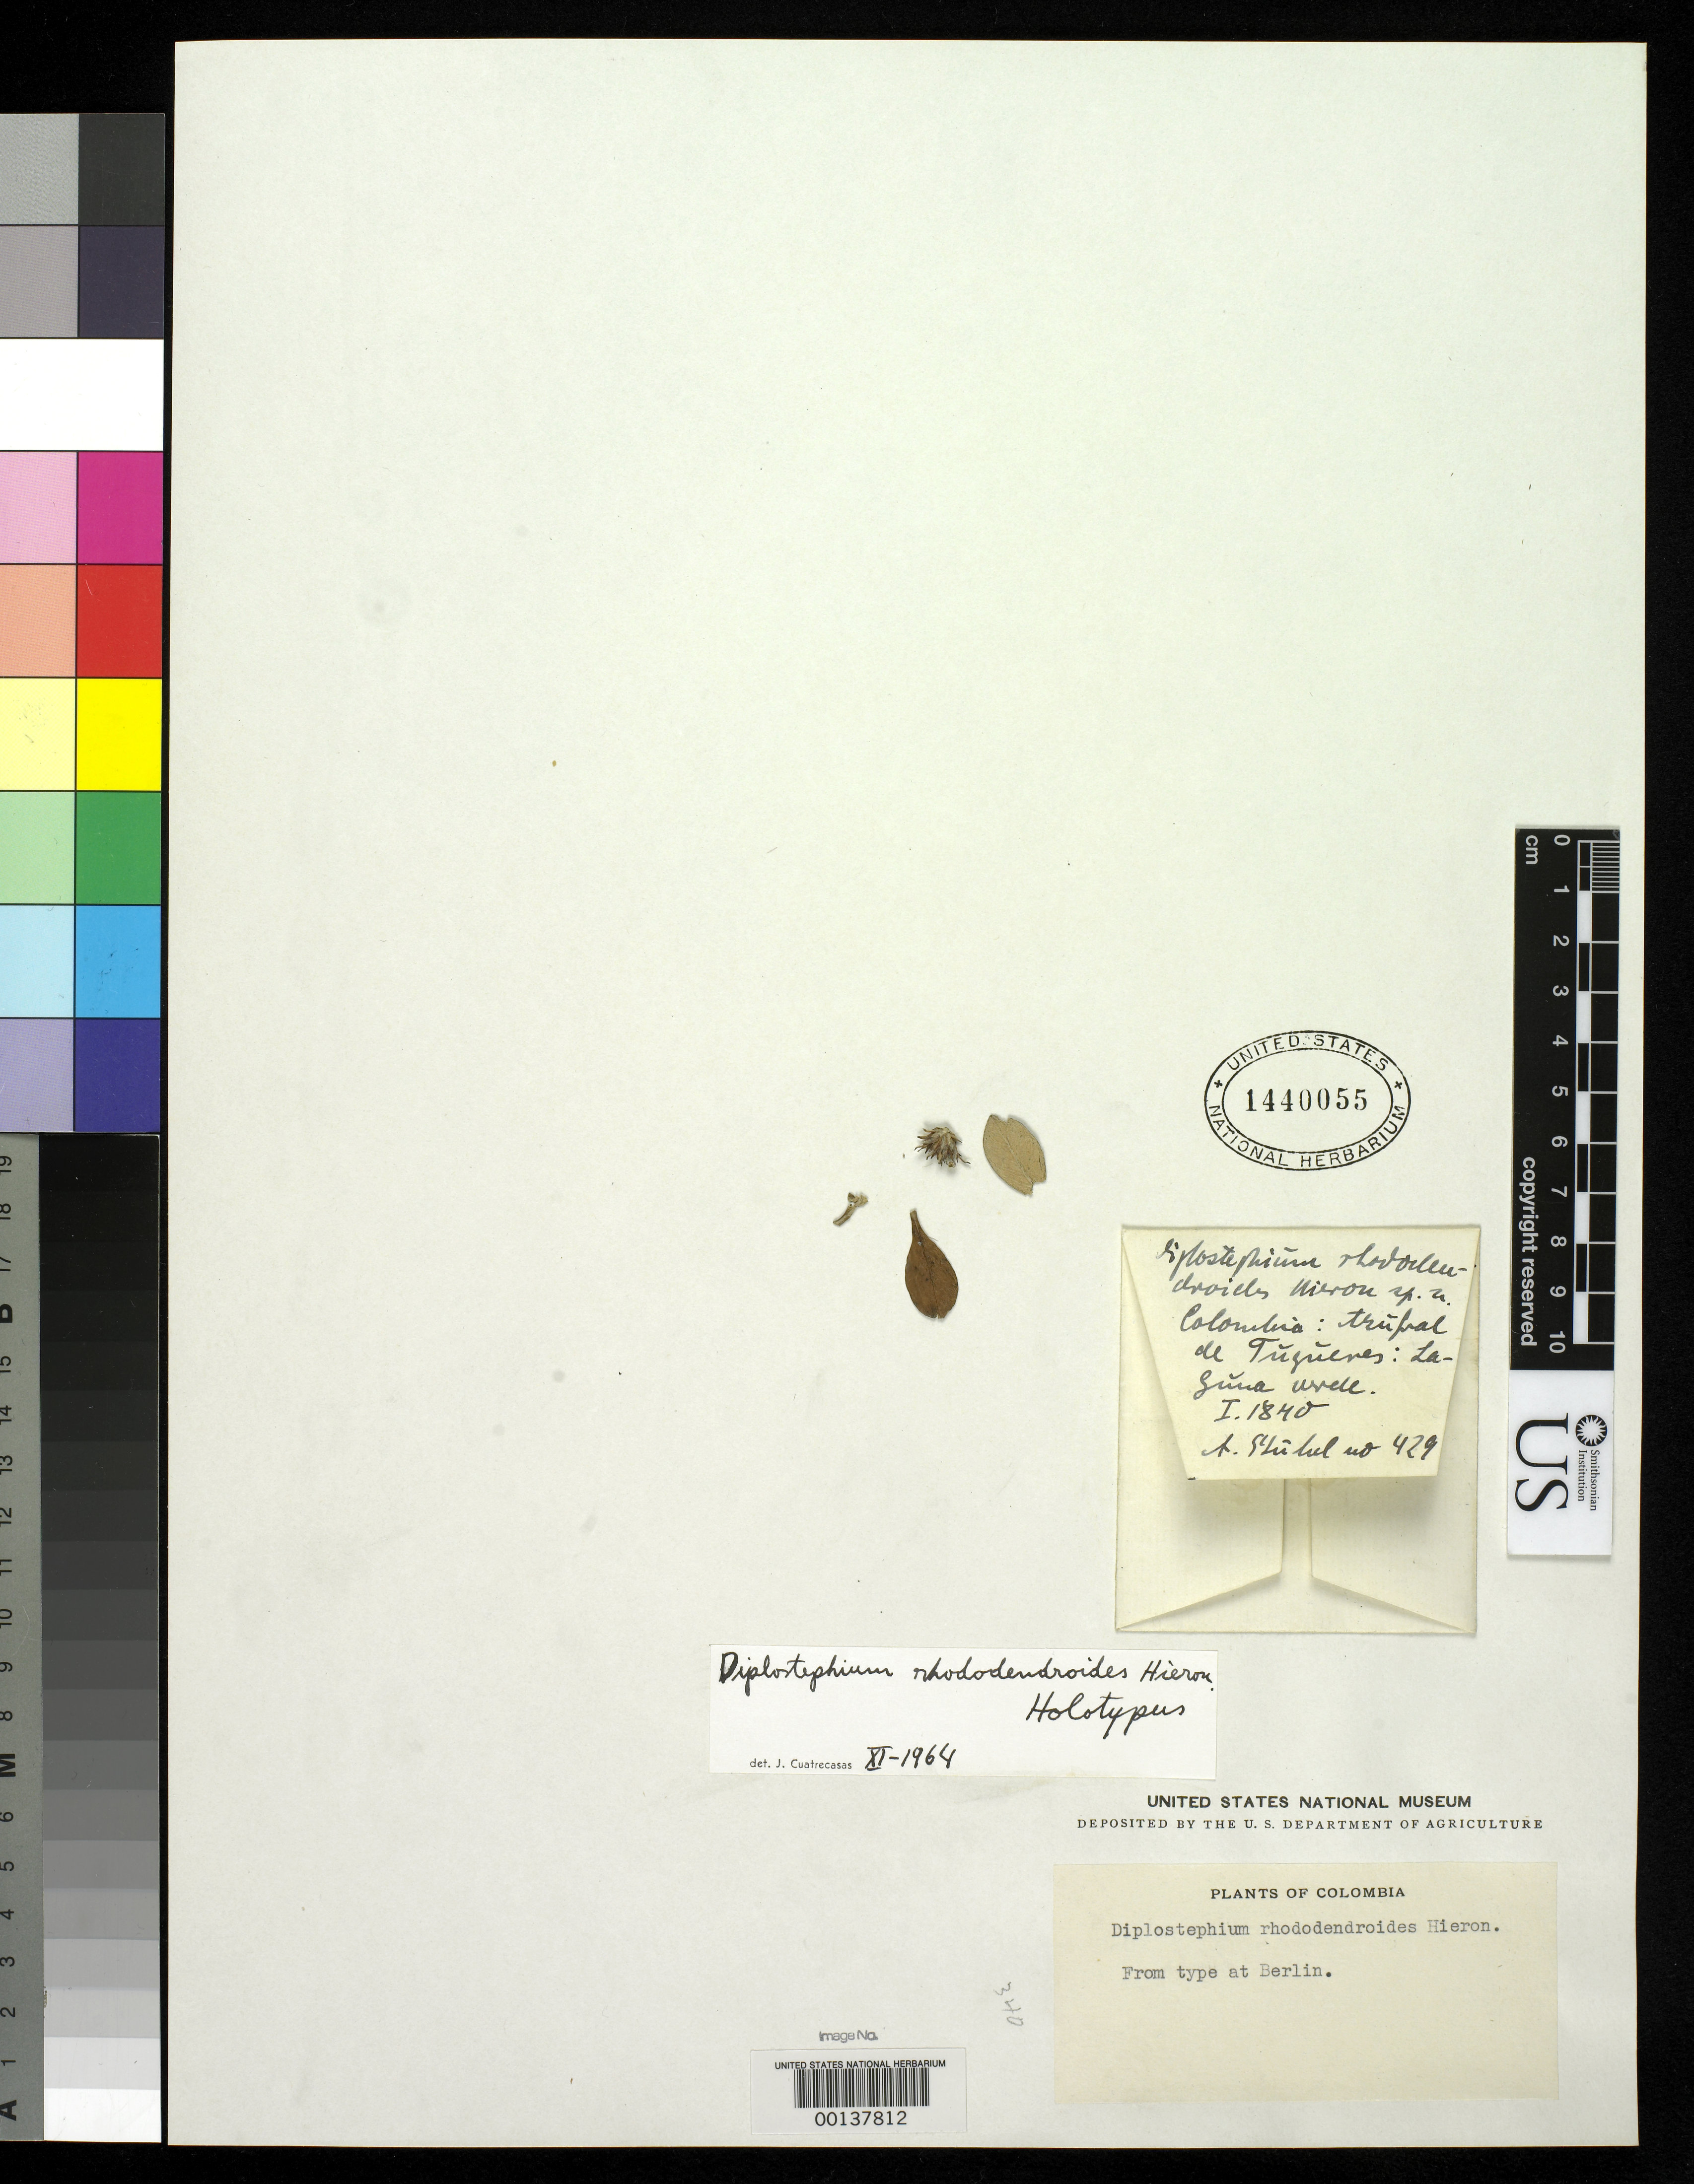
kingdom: Plantae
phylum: Tracheophyta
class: Magnoliopsida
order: Asterales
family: Asteraceae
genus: Diplostephium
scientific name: Diplostephium rhododendroides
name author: Hieron.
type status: Isotype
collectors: A. Stübel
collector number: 429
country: Colombia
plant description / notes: Fragmentary material of type specimen ex herb. Berlin (erroneously cited as "holotype" by Vargas, 2011 & 2018)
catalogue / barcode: US 1440055